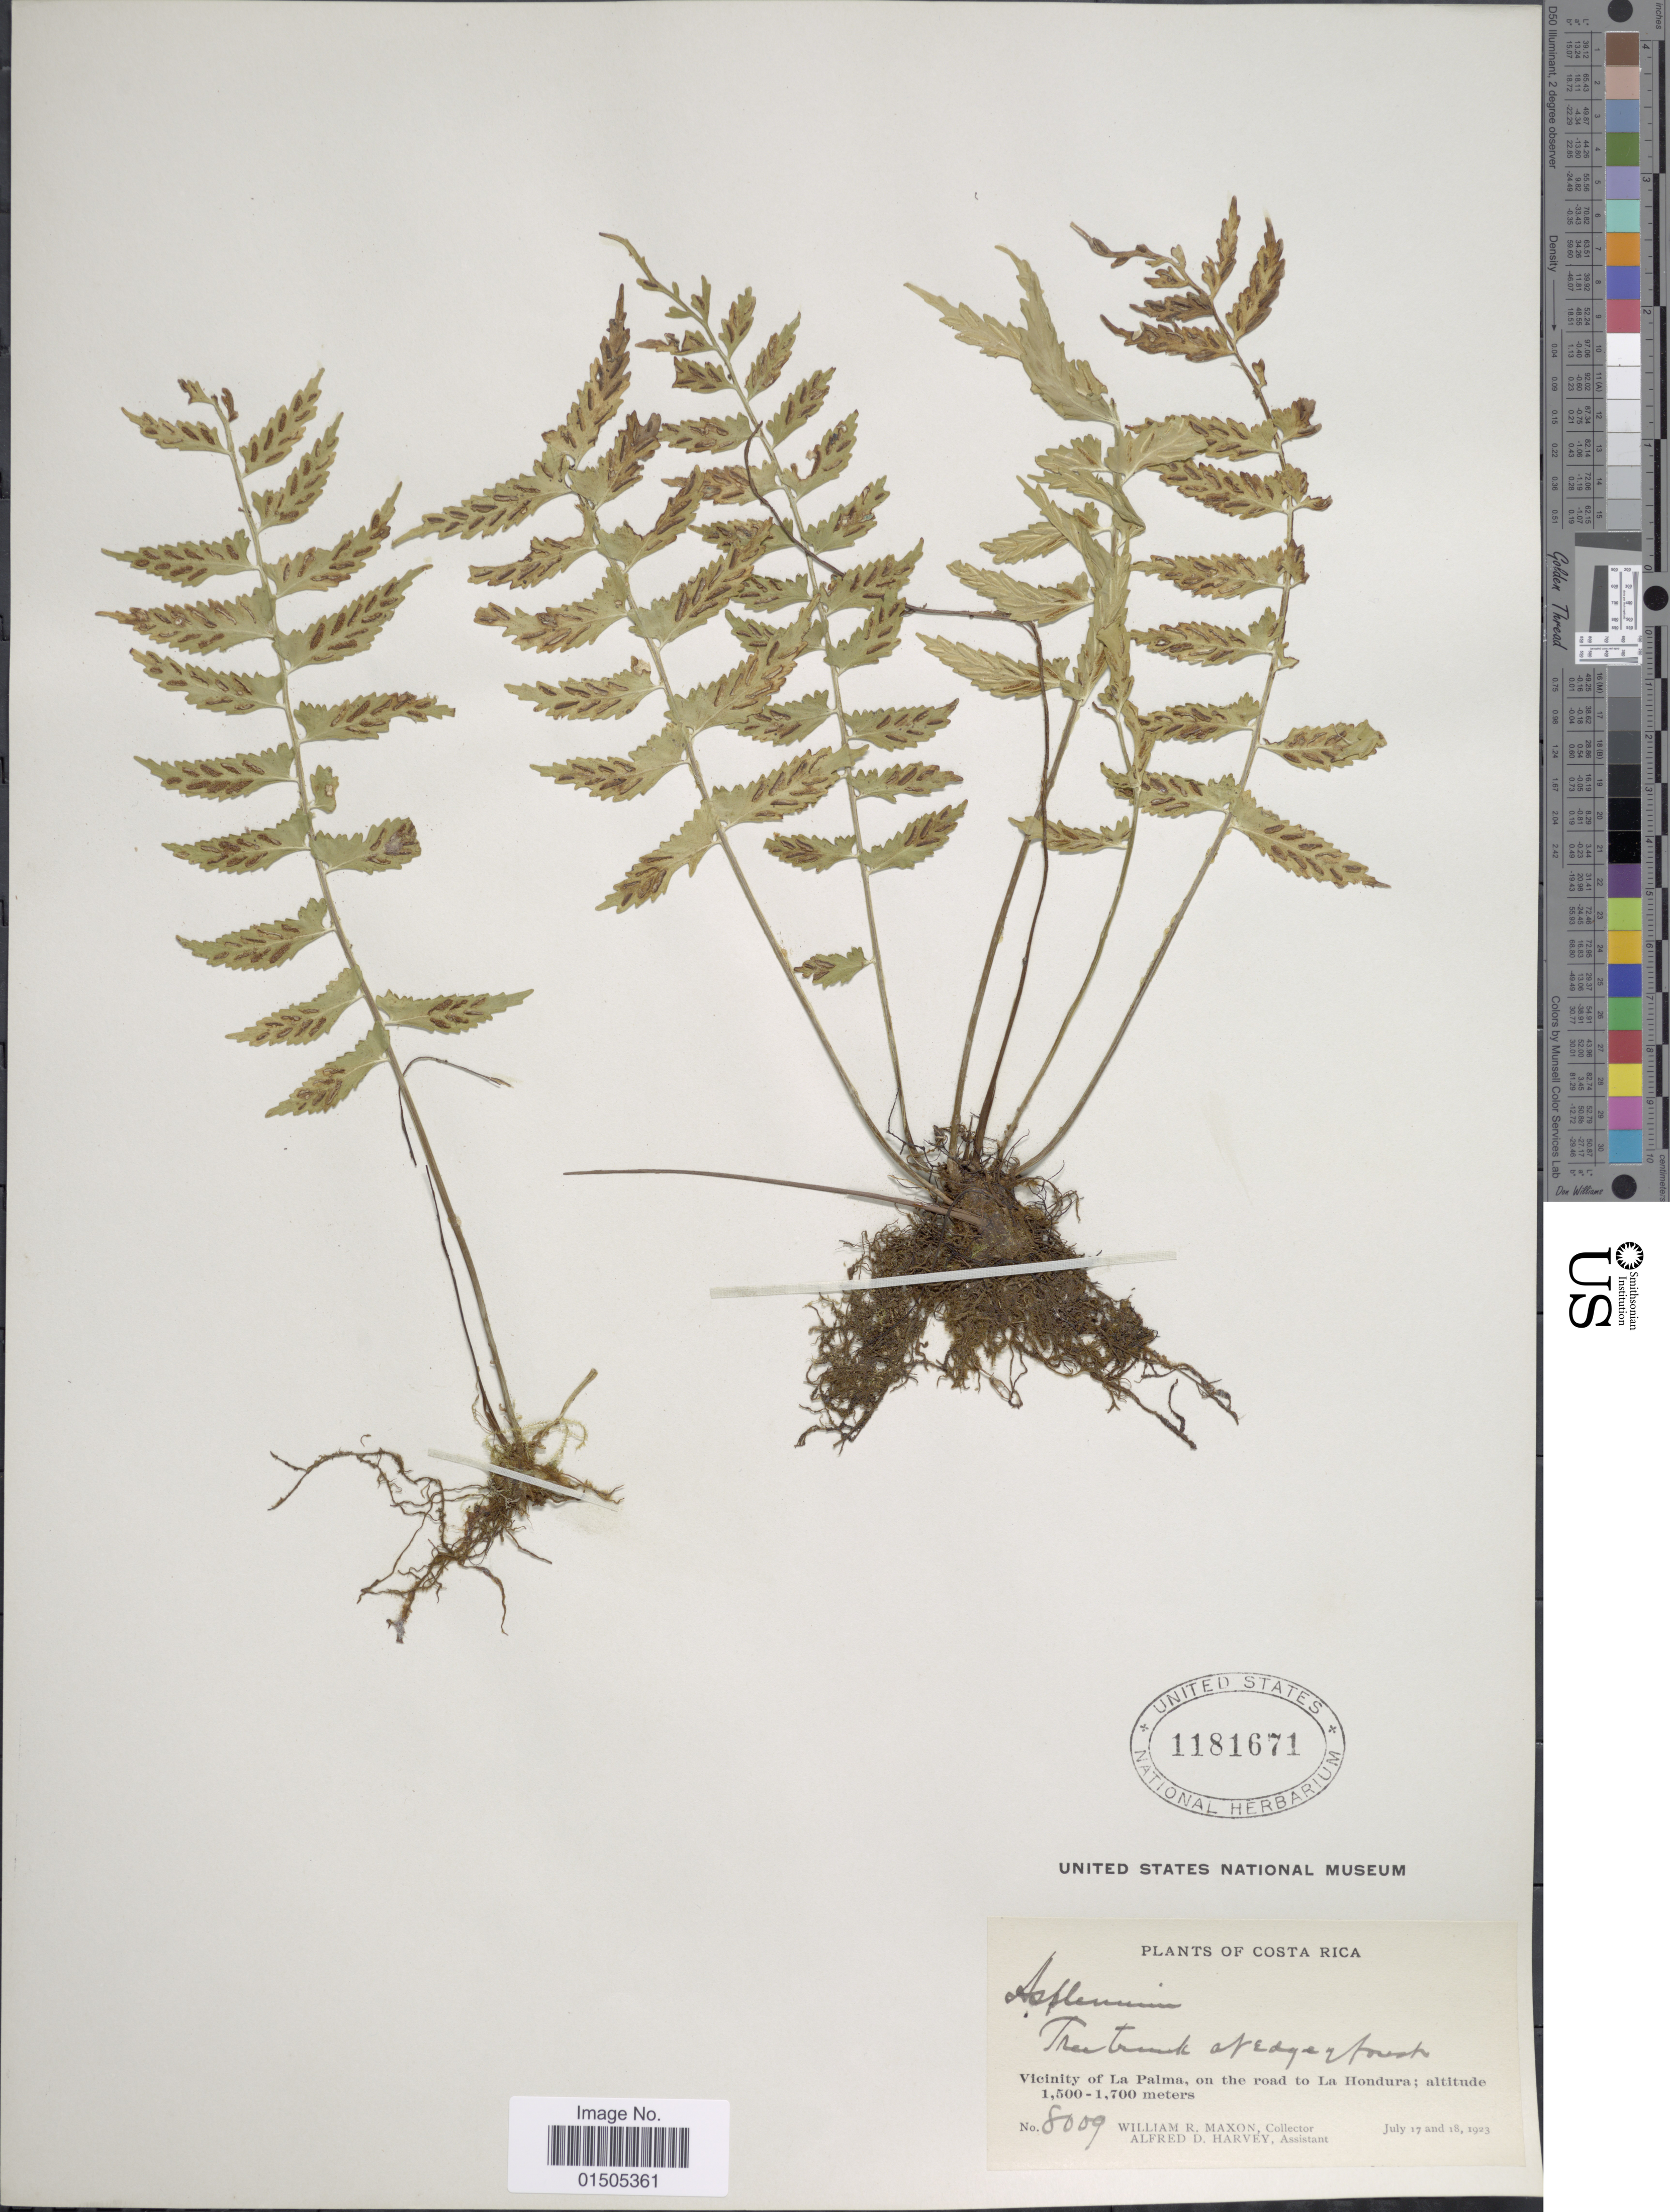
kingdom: Plantae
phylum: Tracheophyta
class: Polypodiopsida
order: Polypodiales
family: Aspleniaceae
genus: Asplenium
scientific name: Asplenium auriculatum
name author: Sw.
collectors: W. R. Maxon & A. D. Harvey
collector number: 8009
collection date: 1923-07-17/1923-07-18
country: Costa Rica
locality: Vicinity of La Palma, on the road to La Hondura.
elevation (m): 1500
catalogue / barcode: US 1181671